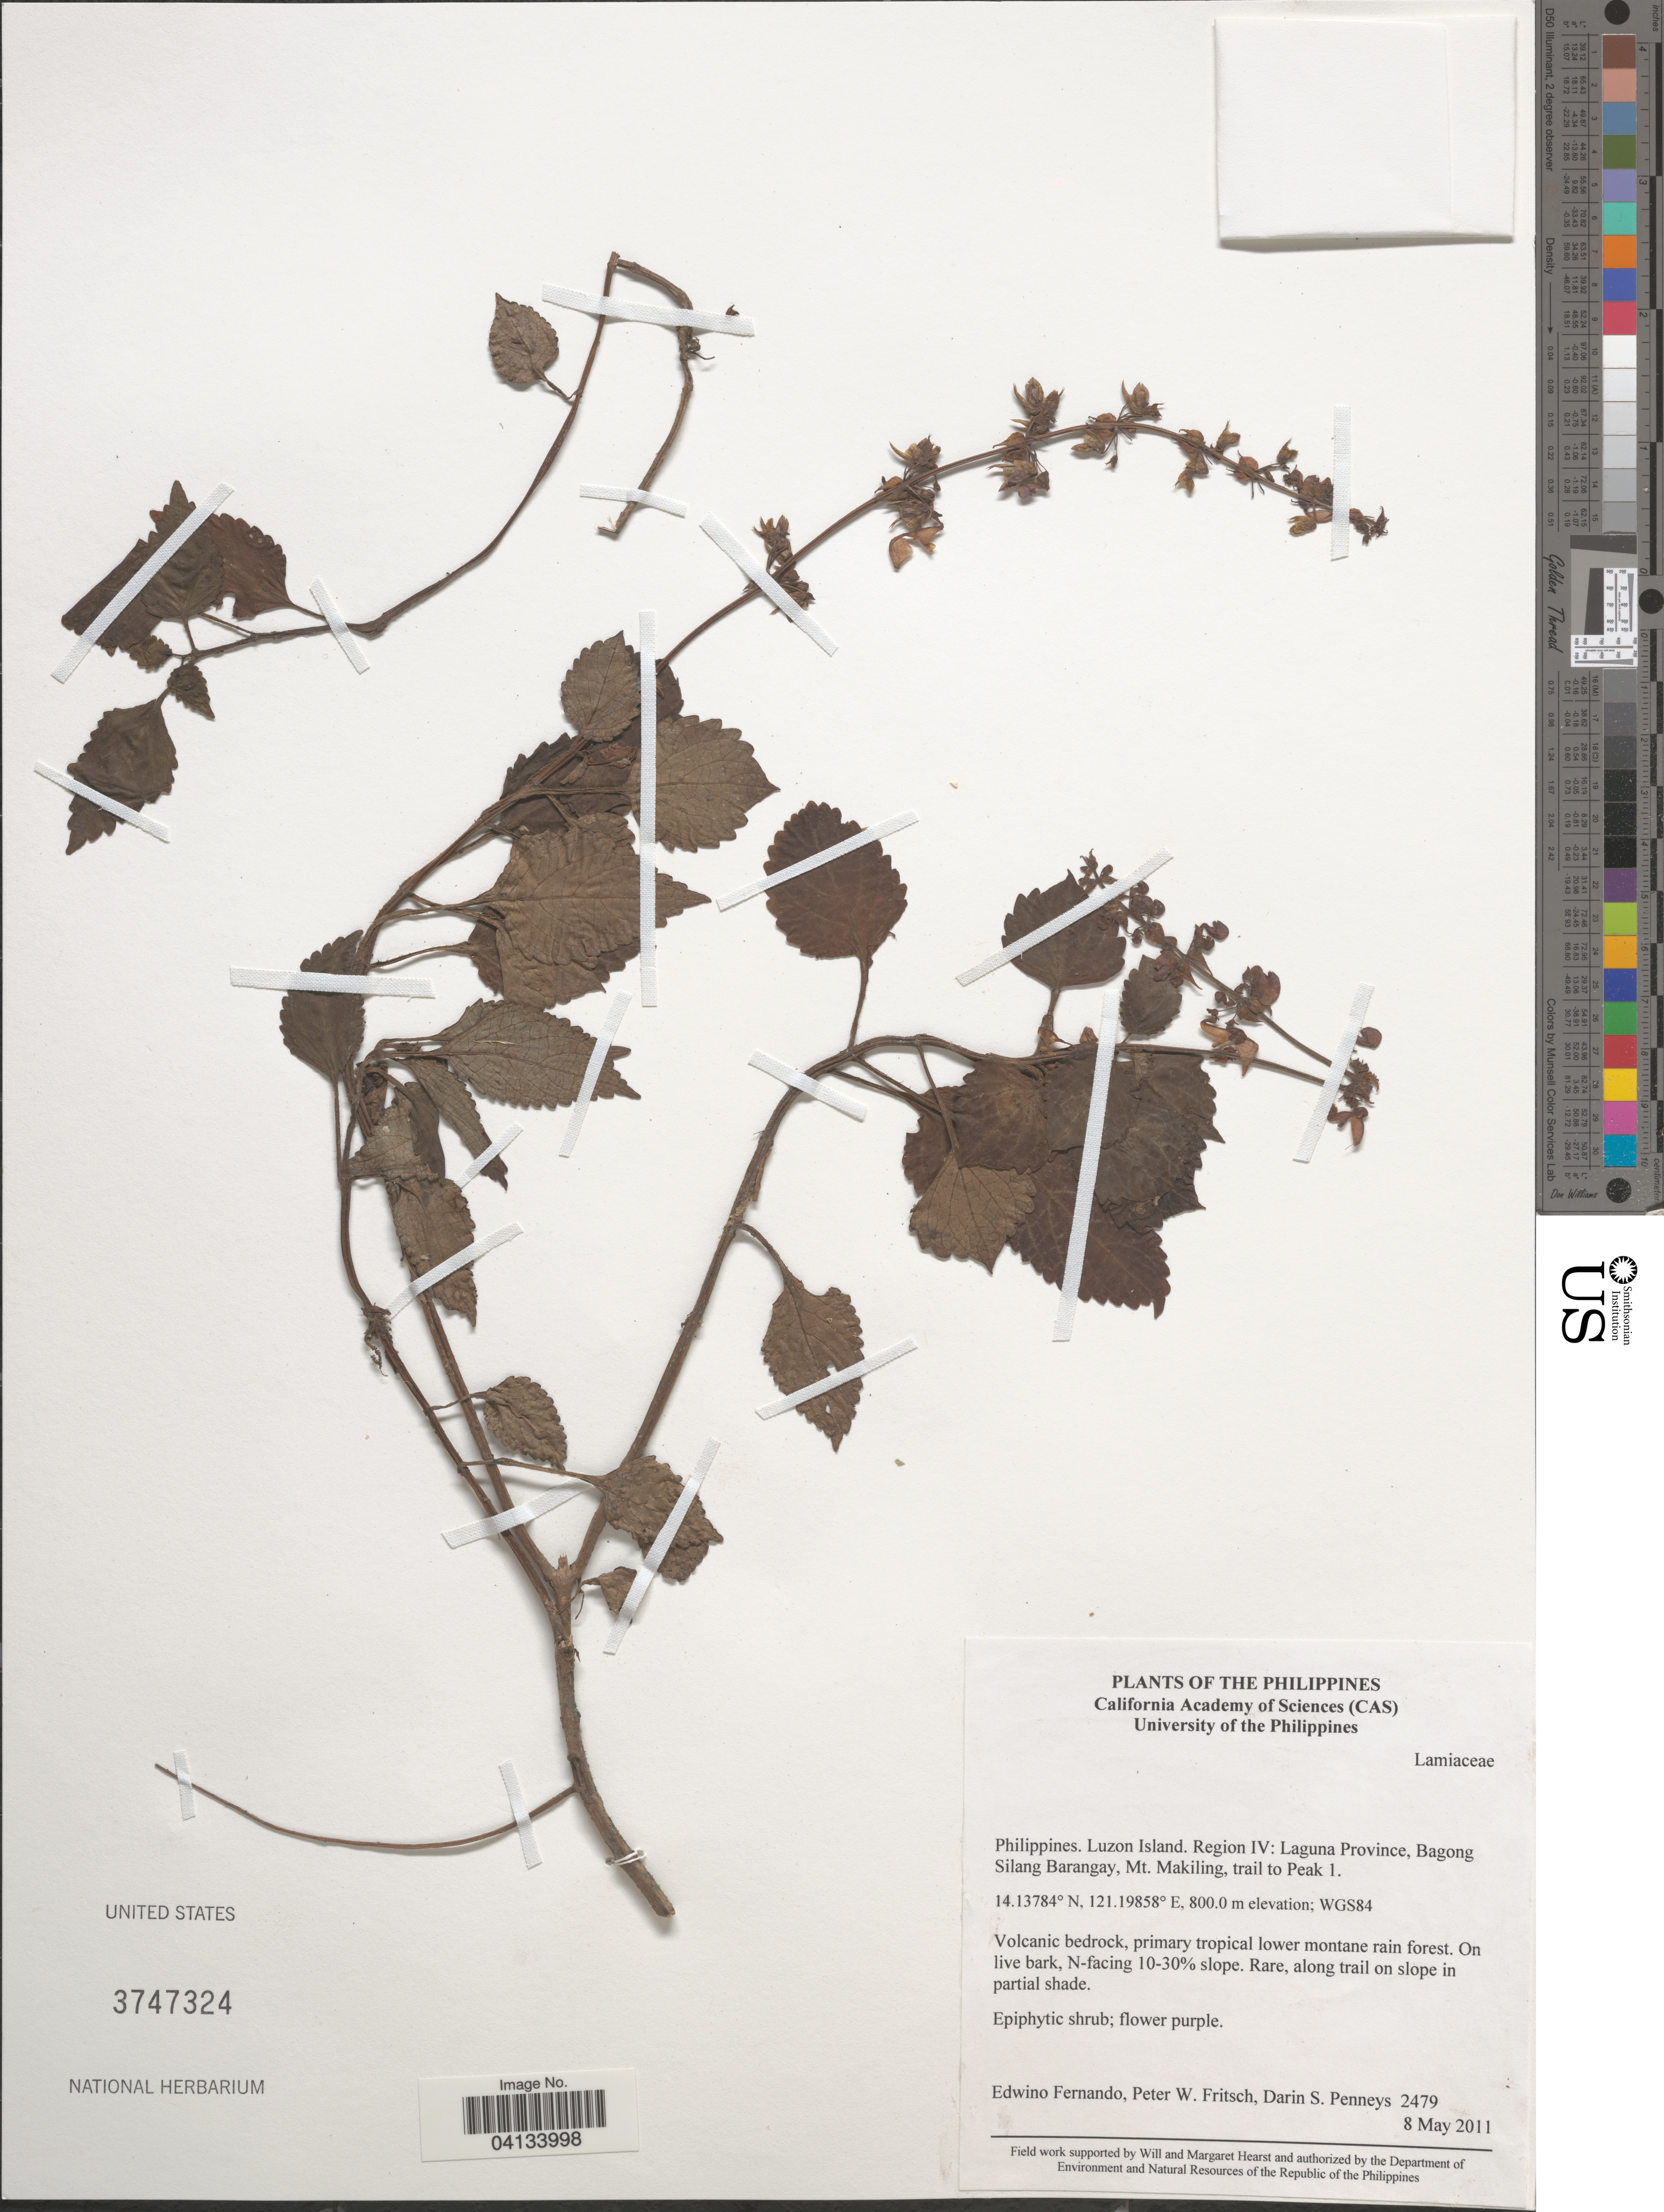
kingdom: Plantae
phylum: Tracheophyta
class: Magnoliopsida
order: Lamiales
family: Lamiaceae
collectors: E. S. Fernando, P. W. Fritsch & D. S. Penneys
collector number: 2479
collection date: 2011-05-08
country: Philippines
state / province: Calabarzon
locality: Luzon Island. Region IV: Laguna Province, Bagong Silang Barangay, Mt. Makiling, trail to Peak 1. WGS84. N-facing 10-30% slope.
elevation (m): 800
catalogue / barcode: US 3747324